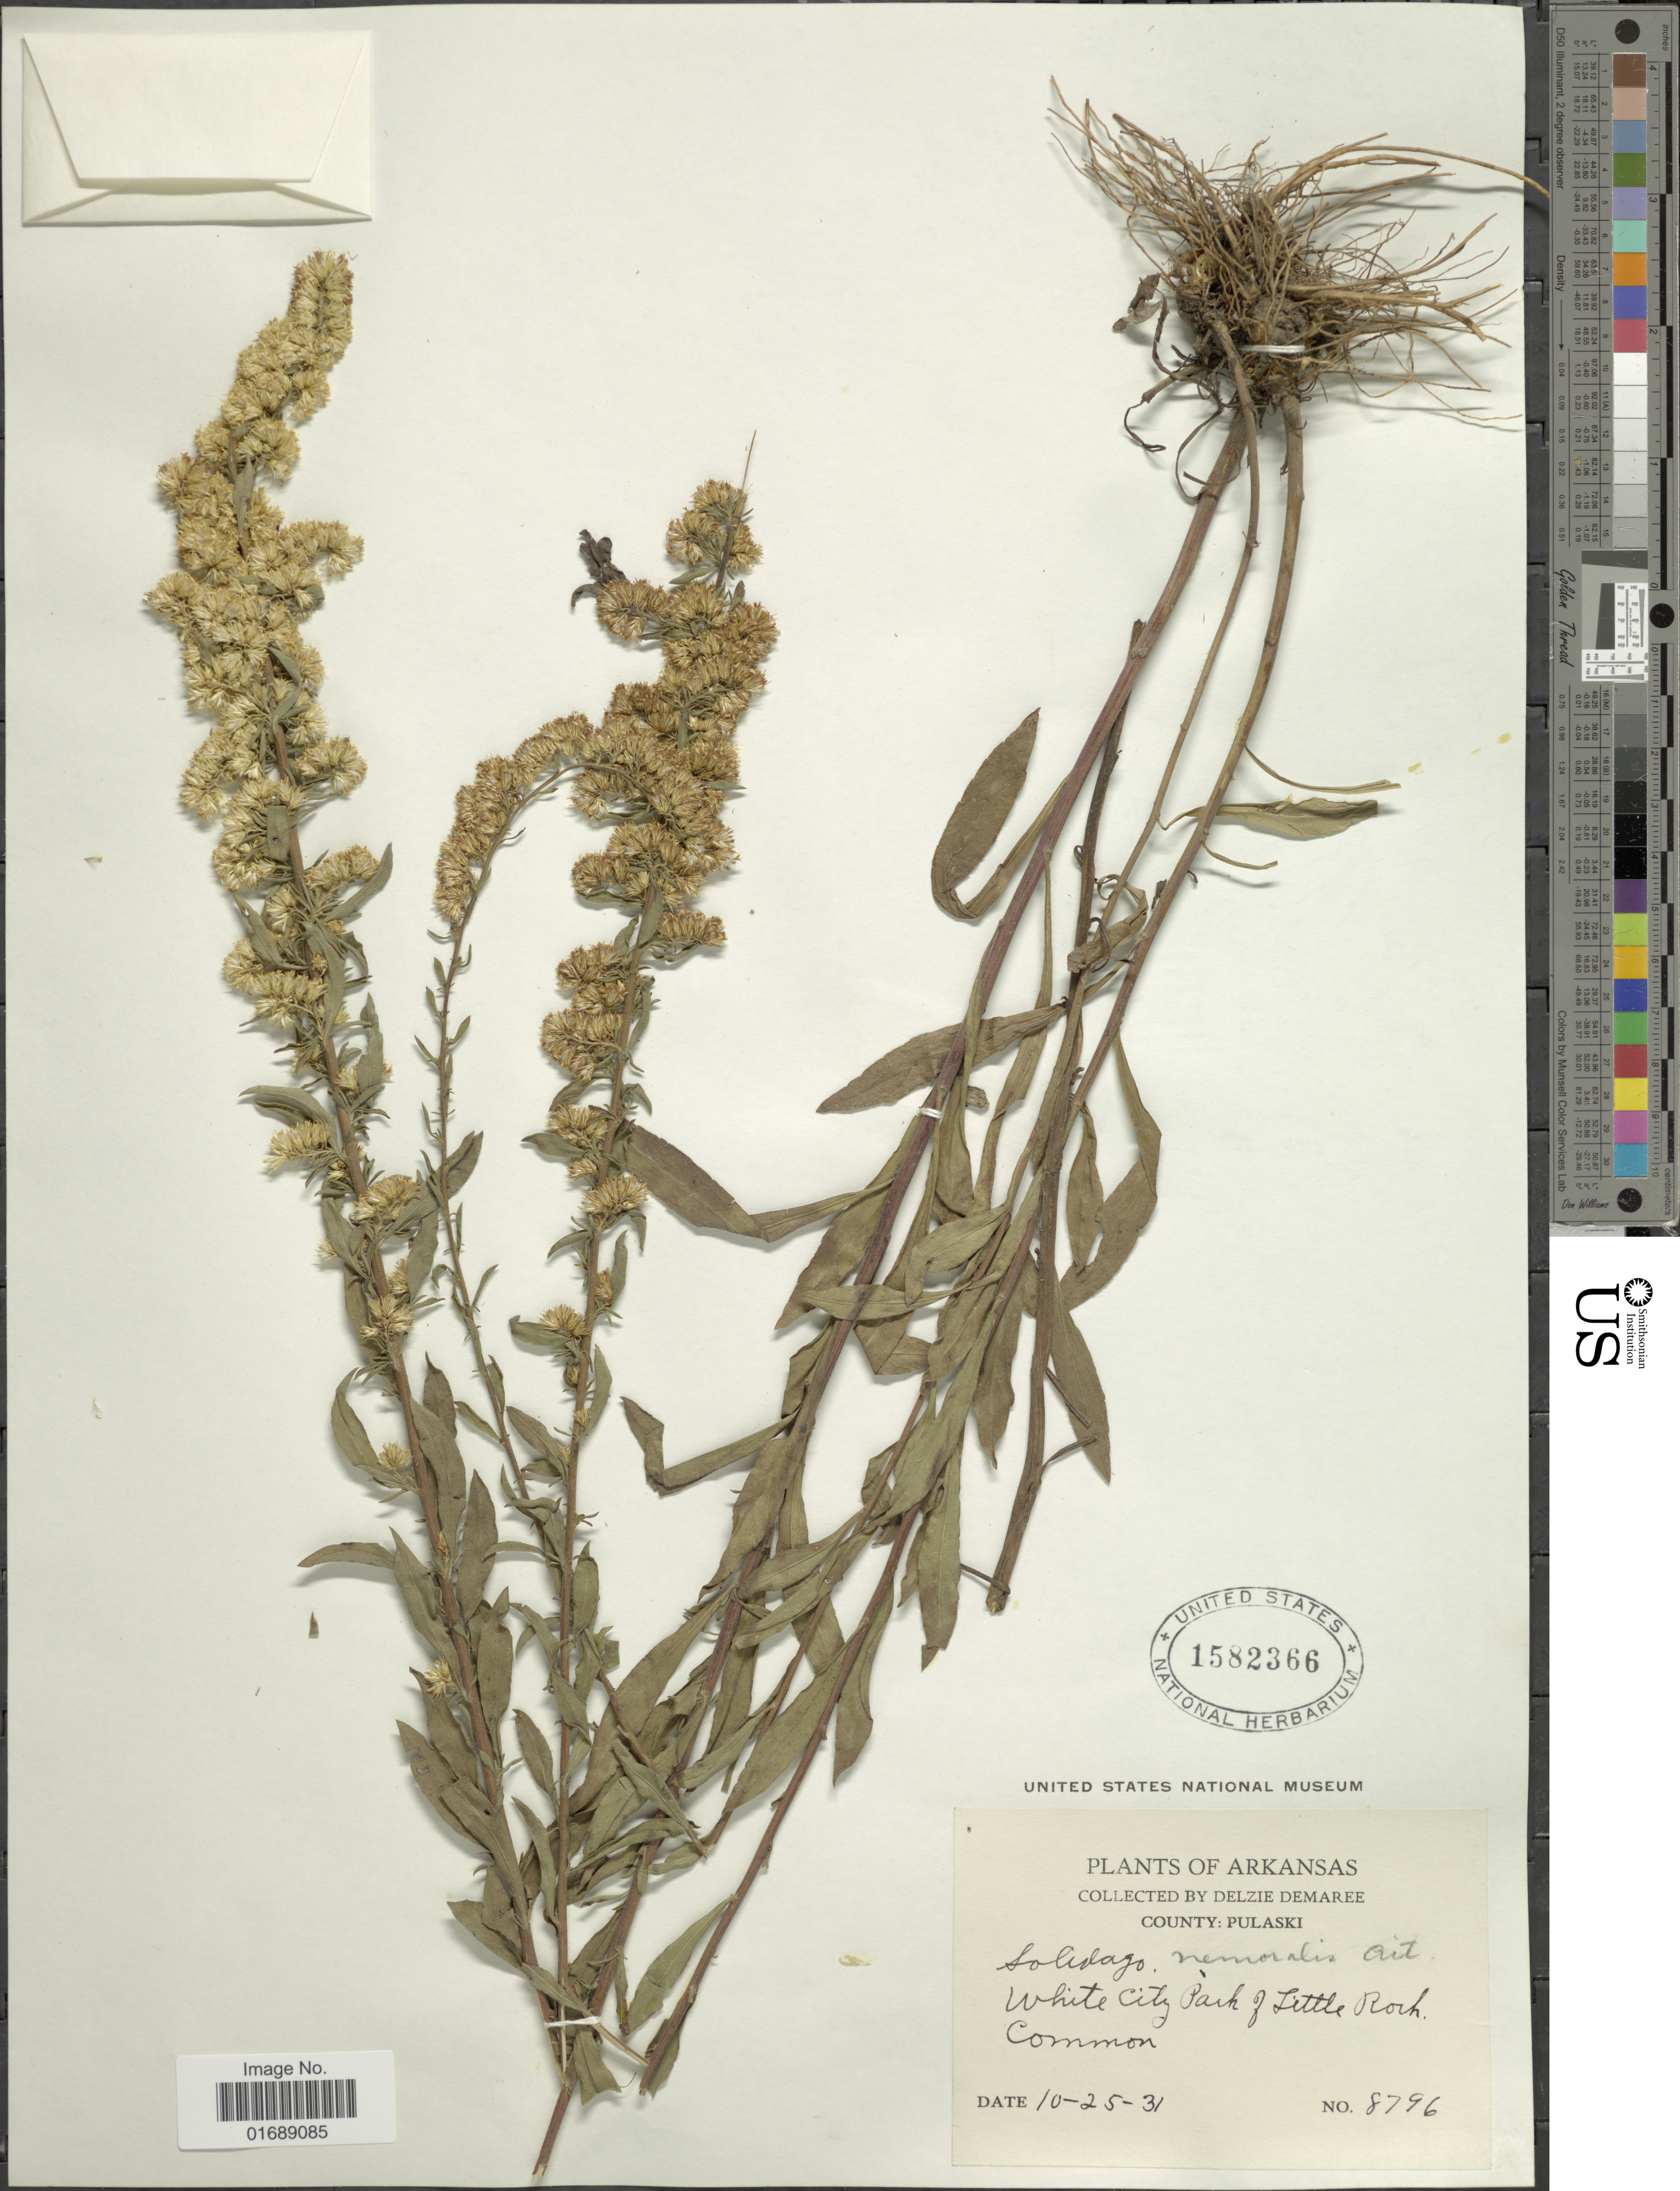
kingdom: Plantae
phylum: Tracheophyta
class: Magnoliopsida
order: Asterales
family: Asteraceae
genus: Solidago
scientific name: Solidago nemoralis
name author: Aiton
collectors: D. Demaree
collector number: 8796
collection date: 1931-10-25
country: United States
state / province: Arkansas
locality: County: Pulaski, White City Park of Little Rock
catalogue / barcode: US 1582366